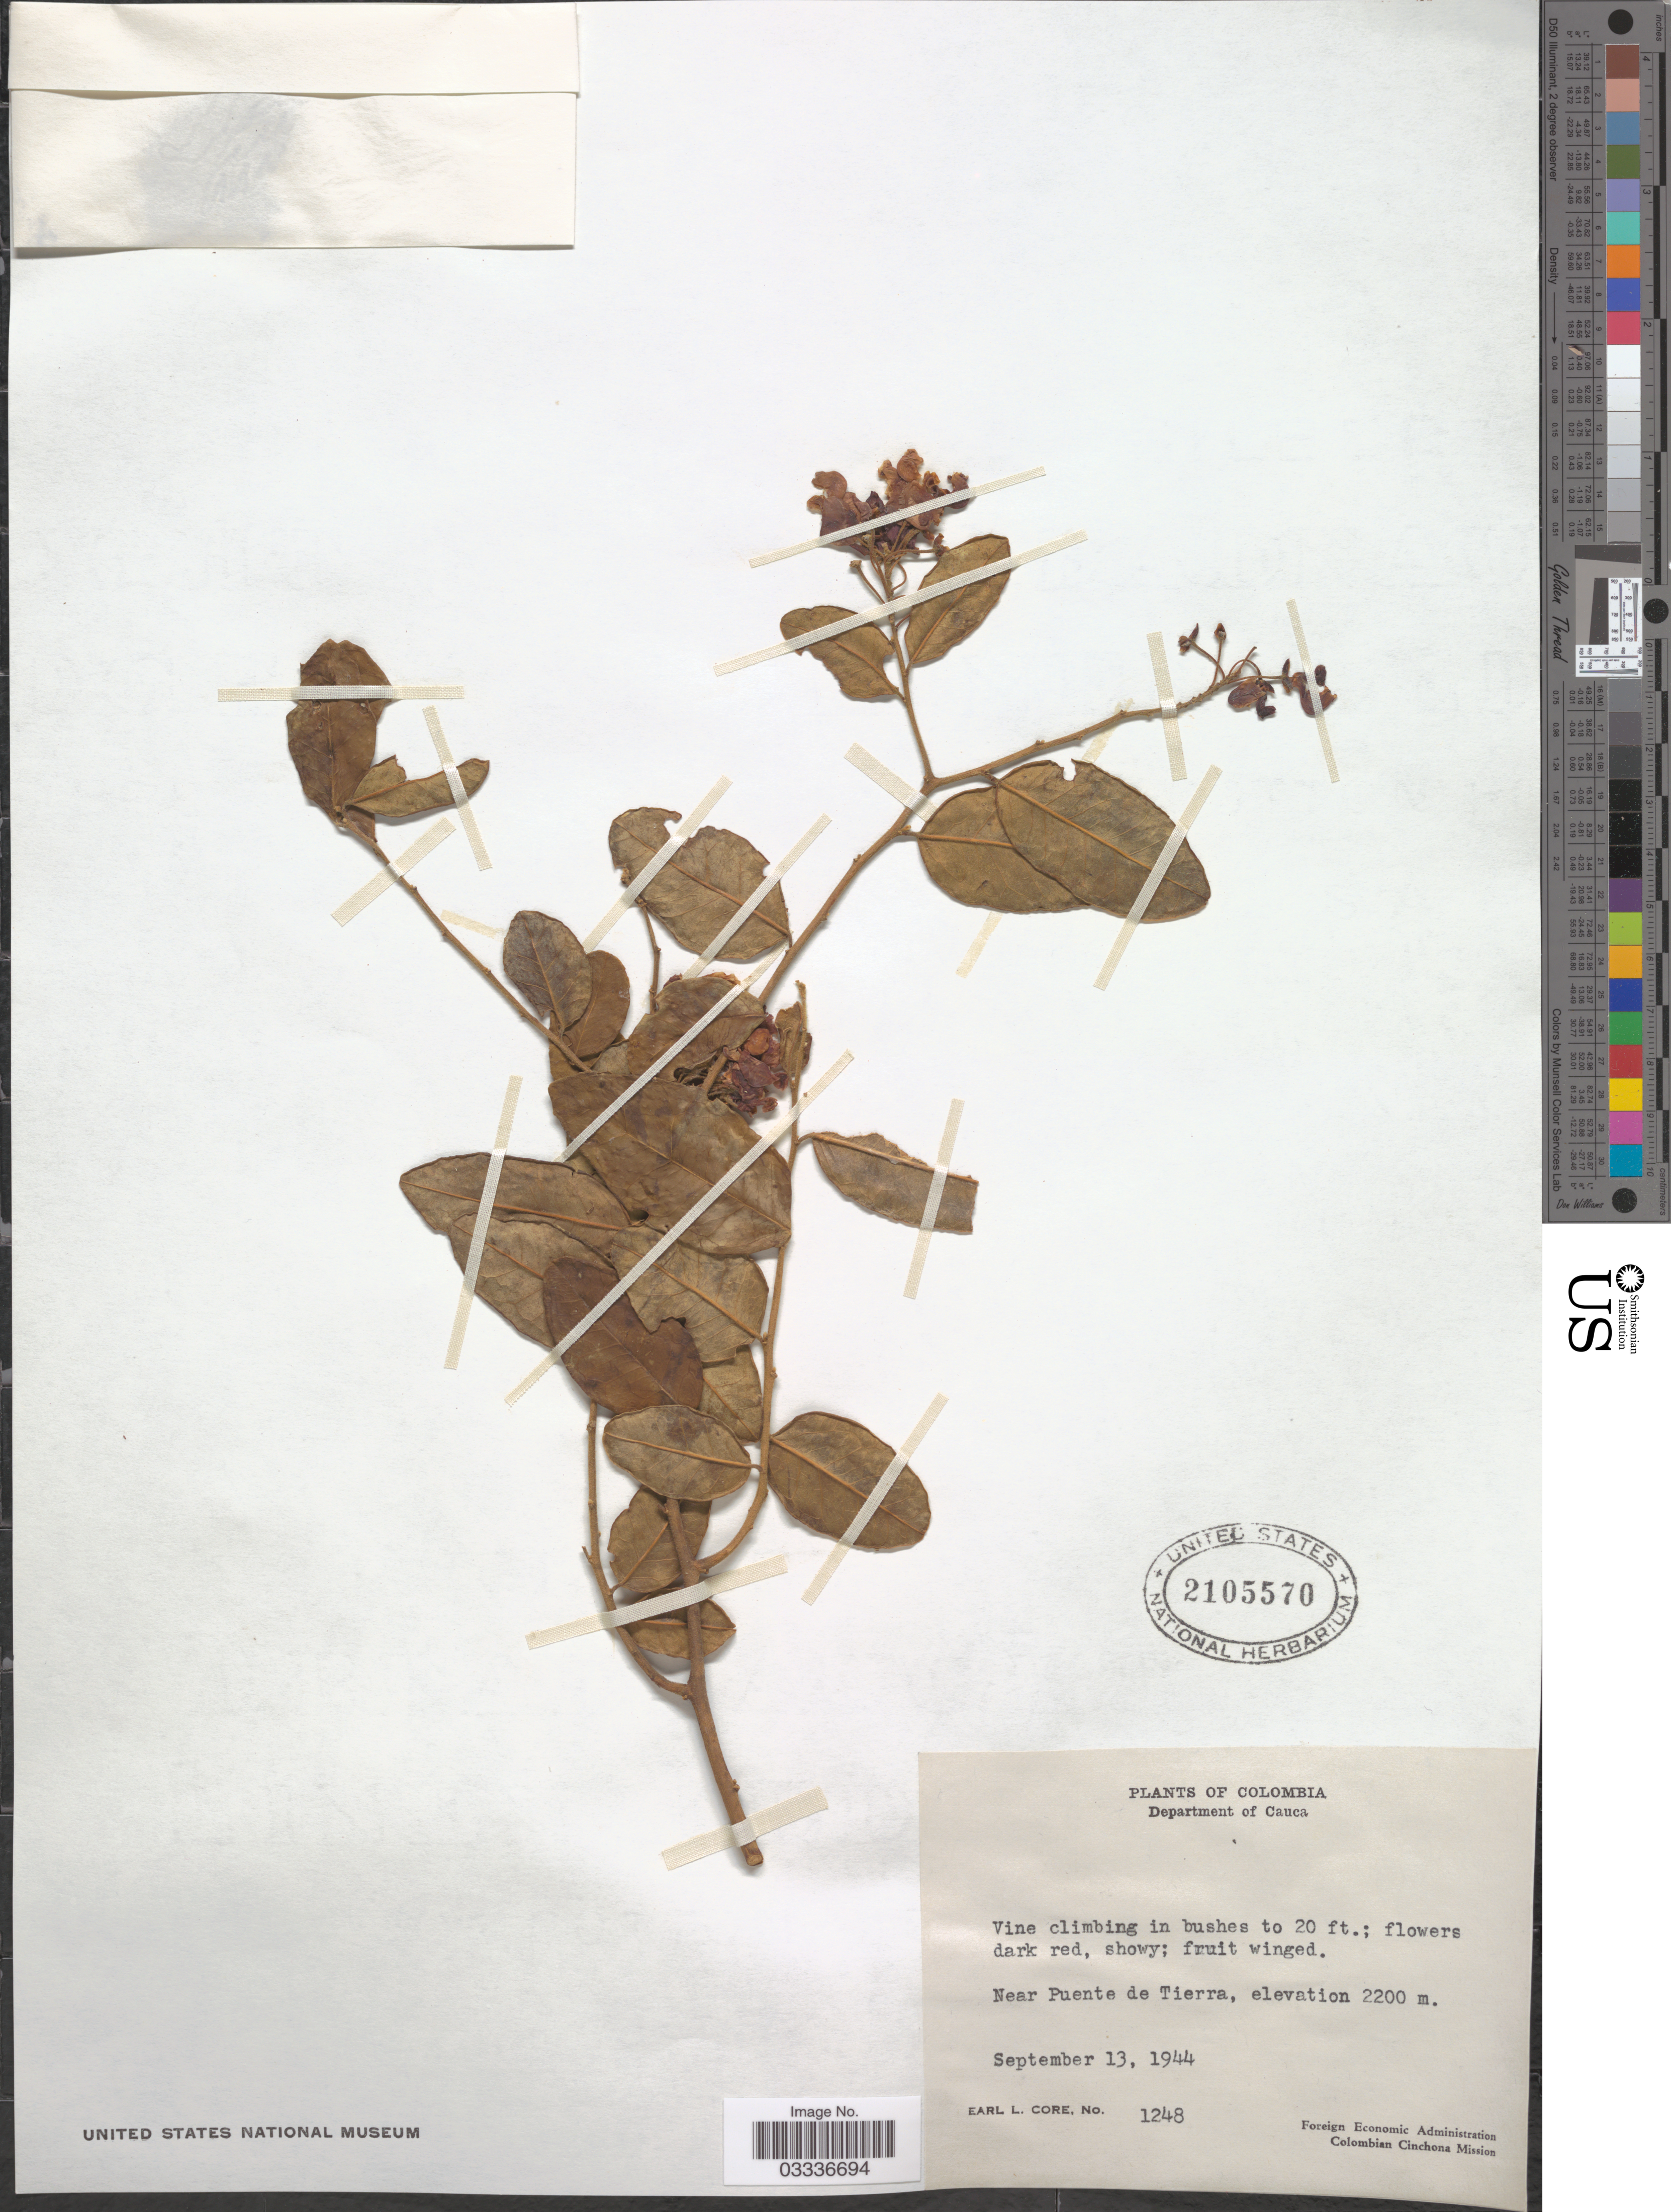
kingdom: Plantae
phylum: Tracheophyta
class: Magnoliopsida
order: Fabales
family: Polygalaceae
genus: Securidaca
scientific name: Securidaca sp.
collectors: E. L. Core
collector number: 1248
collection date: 1944-09-13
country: Colombia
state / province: Cauca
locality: Department of Cauca. Near Puente de Tierra.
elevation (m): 2200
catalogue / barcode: US 2105570